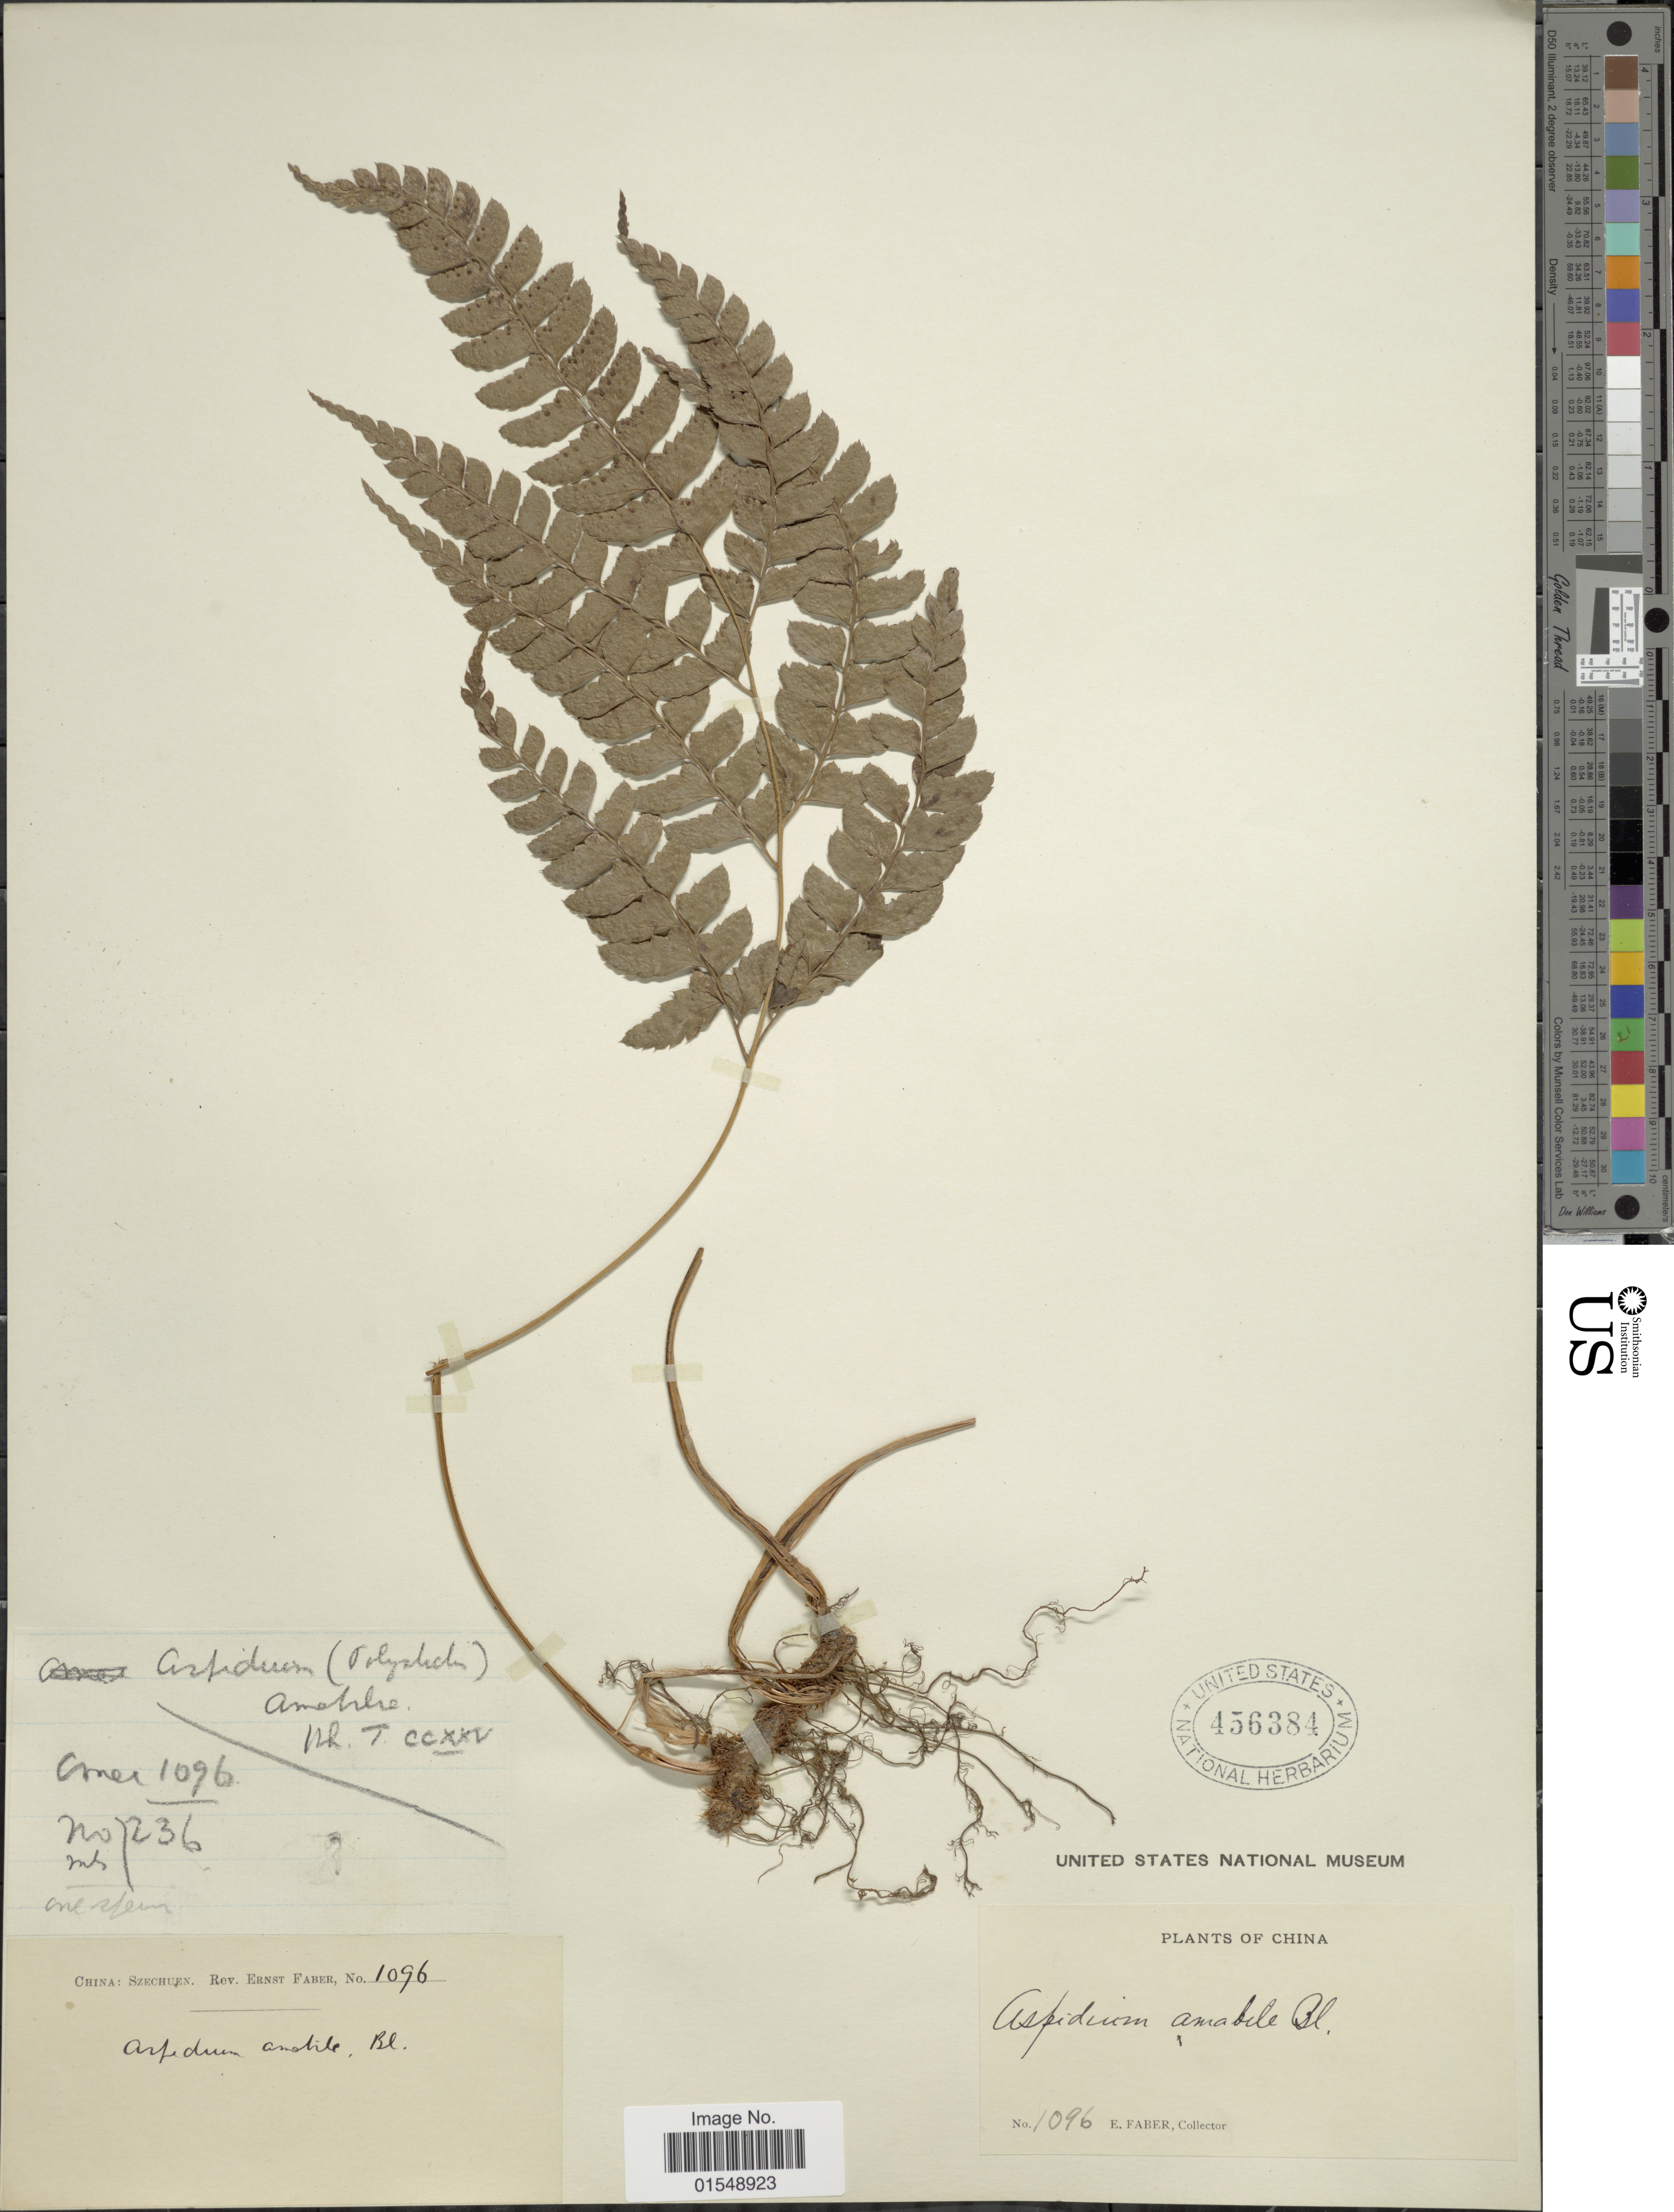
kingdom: Plantae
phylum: Tracheophyta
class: Polypodiopsida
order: Polypodiales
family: Dryopteridaceae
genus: Arachniodes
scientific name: Arachniodes amabilis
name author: (Blume) Tindale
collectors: E. Faber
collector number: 1096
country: China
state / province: Sichuan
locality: Szechuen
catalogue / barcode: US 456384